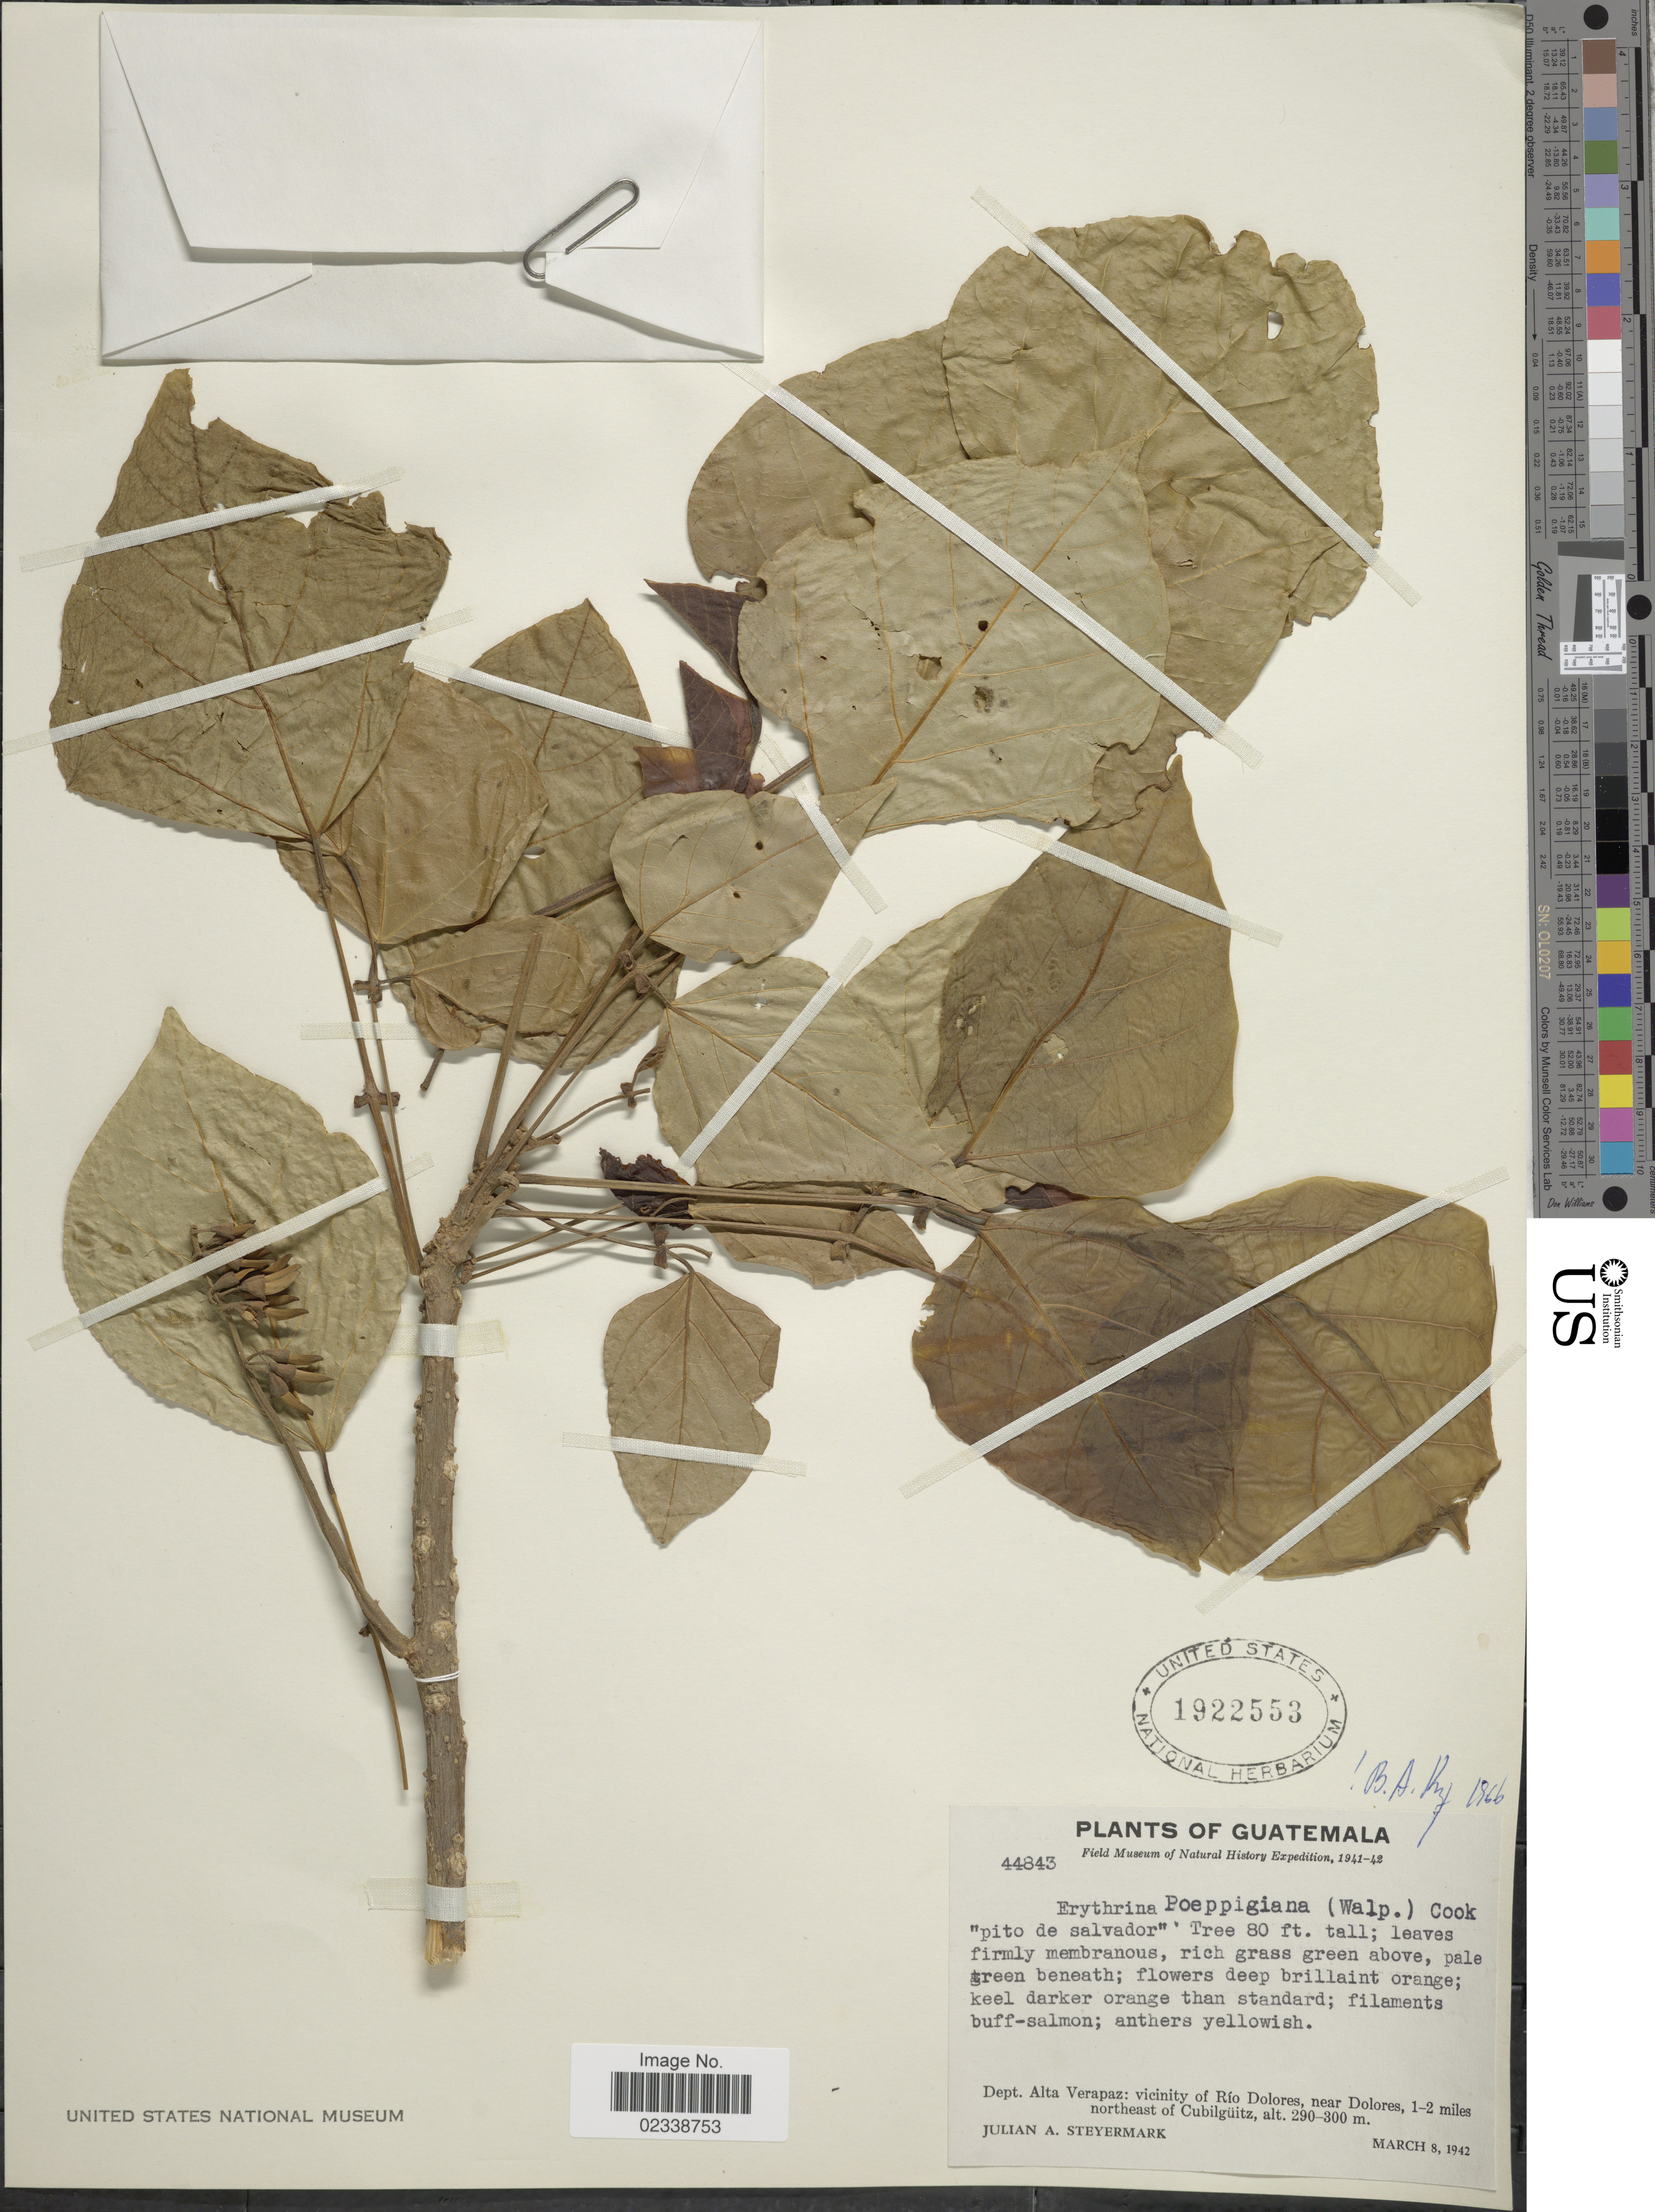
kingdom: Plantae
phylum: Tracheophyta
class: Magnoliopsida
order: Fabales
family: Fabaceae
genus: Erythrina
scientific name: Erythrina poeppigiana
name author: (Walp.) O.F. Cook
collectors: J. Steyermark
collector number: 44843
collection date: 1942-03-08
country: Guatemala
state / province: Alta Verapaz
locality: Vicinity of Rio Dolores, near Dolores, 1-2 miles northeast of Cubilguitz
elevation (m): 290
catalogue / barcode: US 1922553